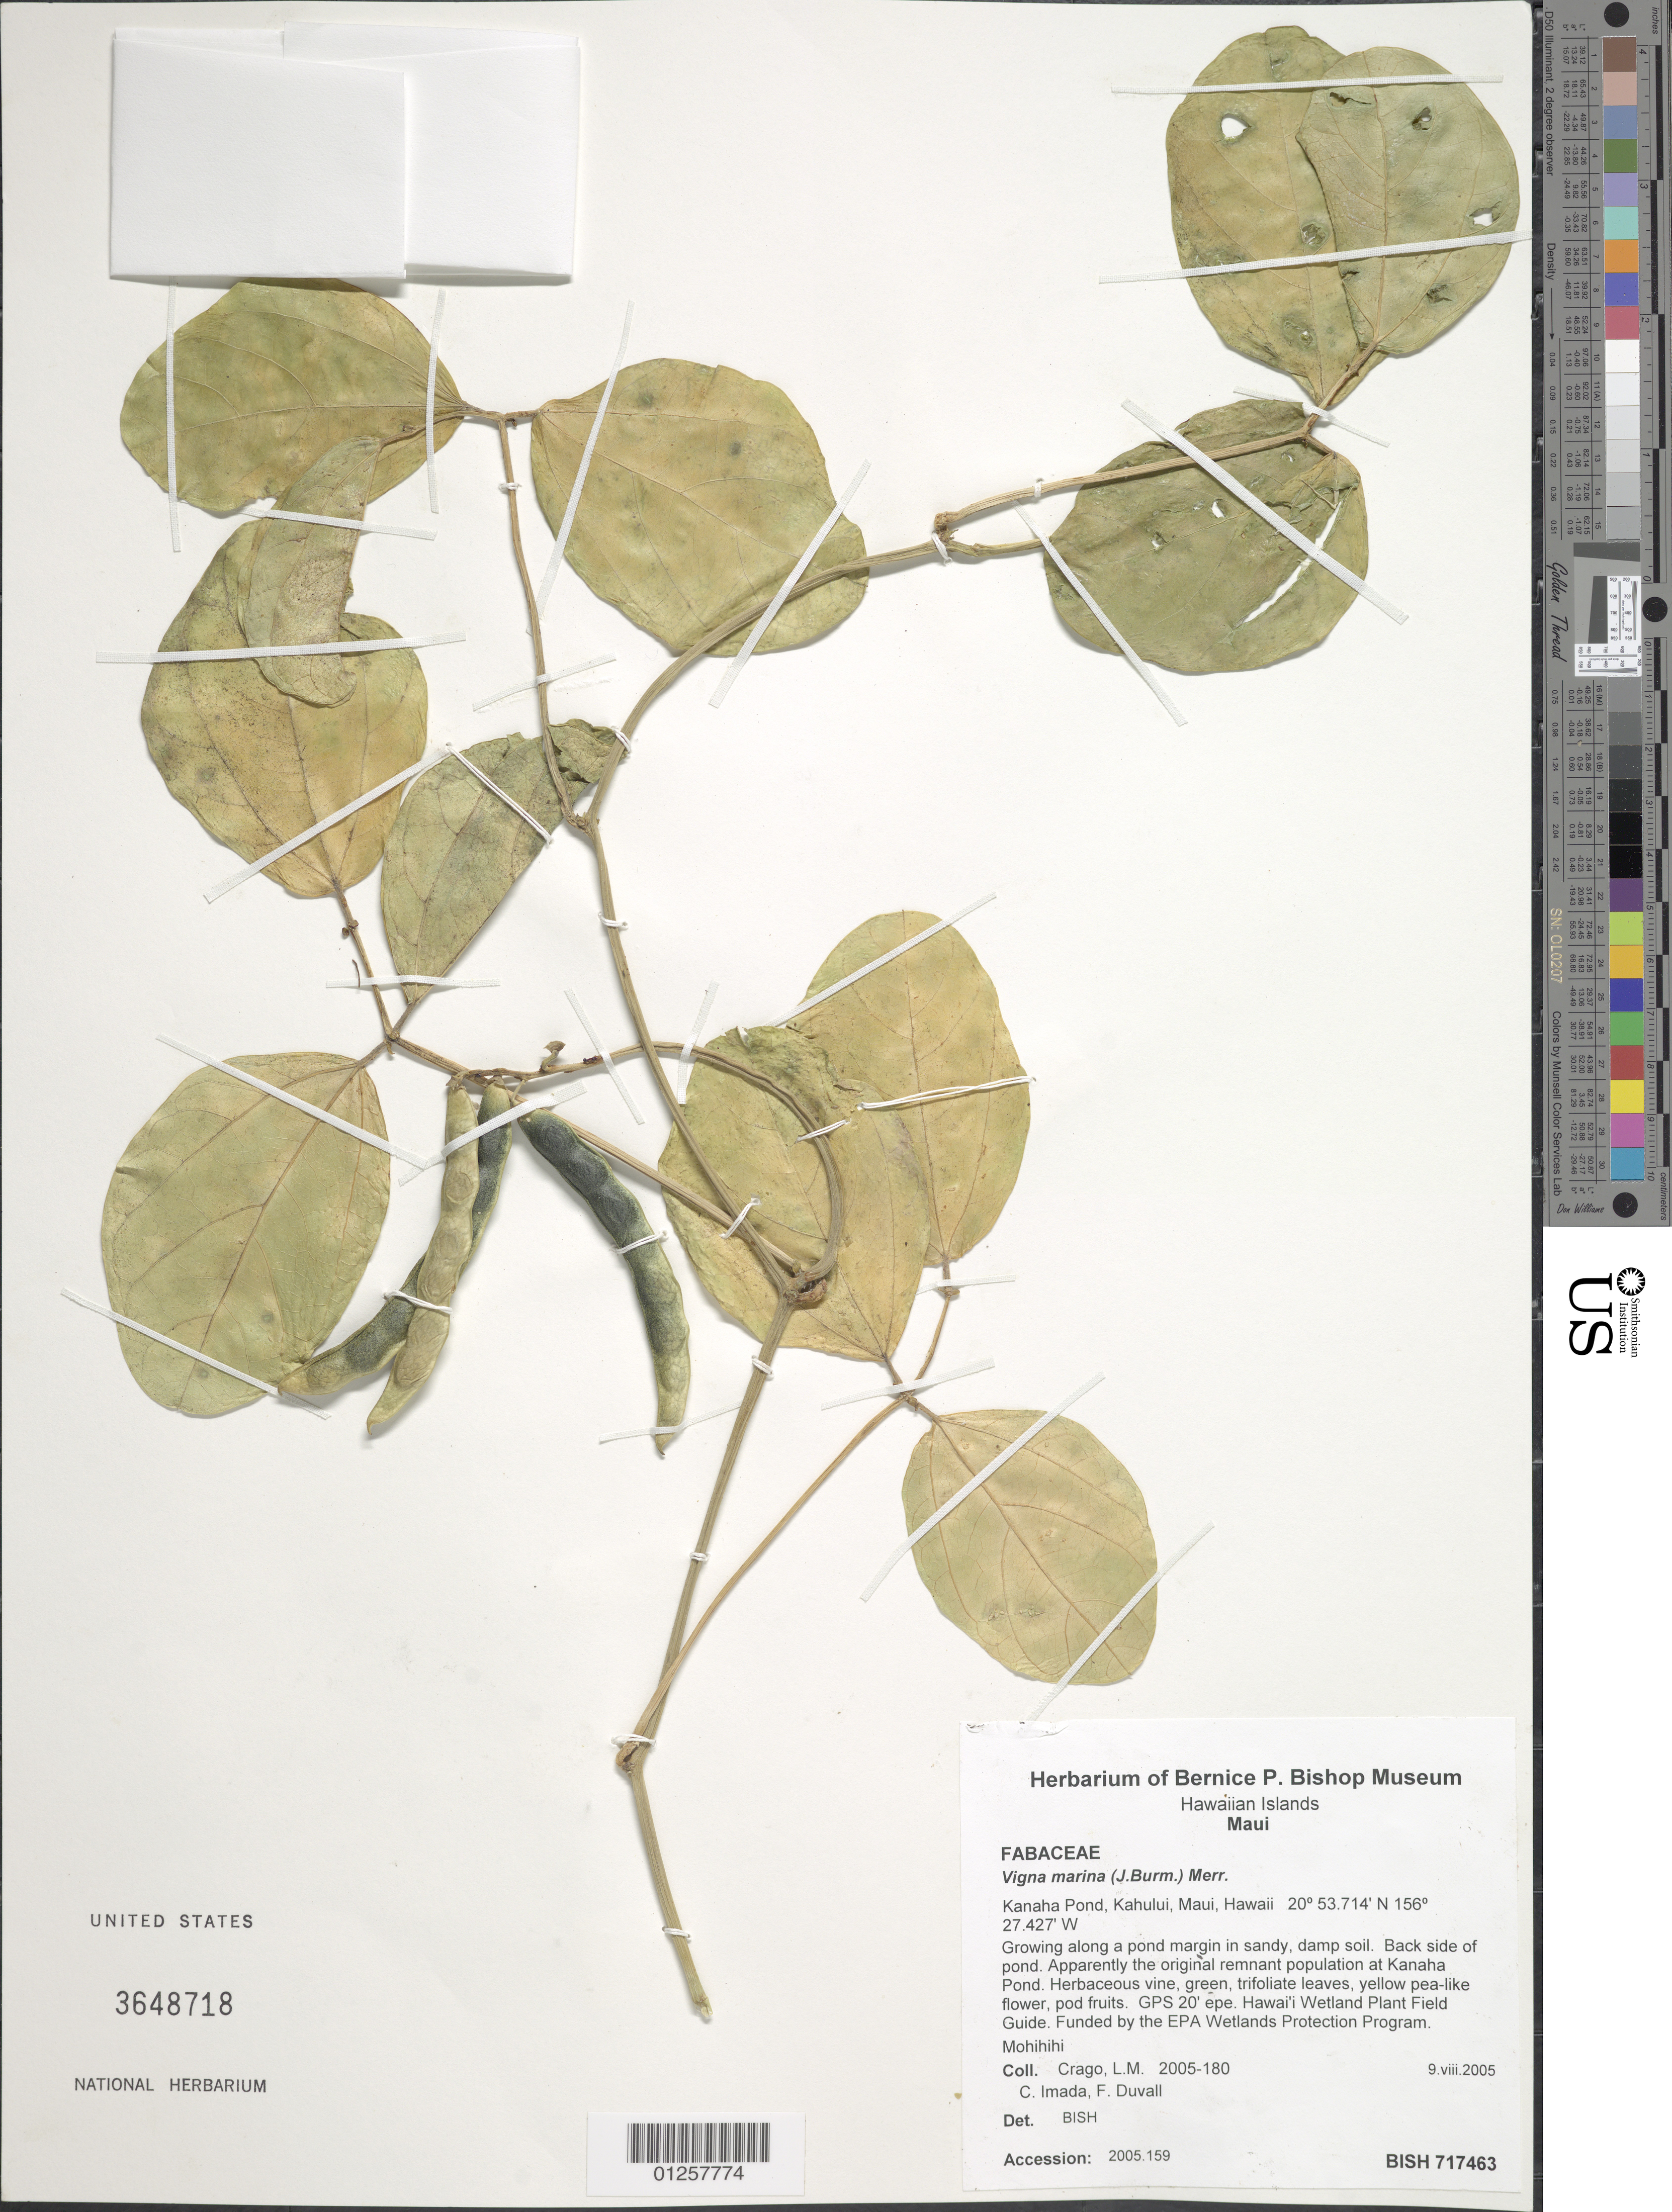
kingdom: Plantae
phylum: Tracheophyta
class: Magnoliopsida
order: Fabales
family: Fabaceae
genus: Vigna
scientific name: Vigna marina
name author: (Burm.) Merr.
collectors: L. Crago, C. Imada & F. Duvall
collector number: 2005-180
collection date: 2005-08-09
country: United States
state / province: Hawaii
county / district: Maui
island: Maui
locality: Kanaha Pond, Kahului.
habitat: Along a pond margin in sandy, damp soil.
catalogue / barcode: US 3648718